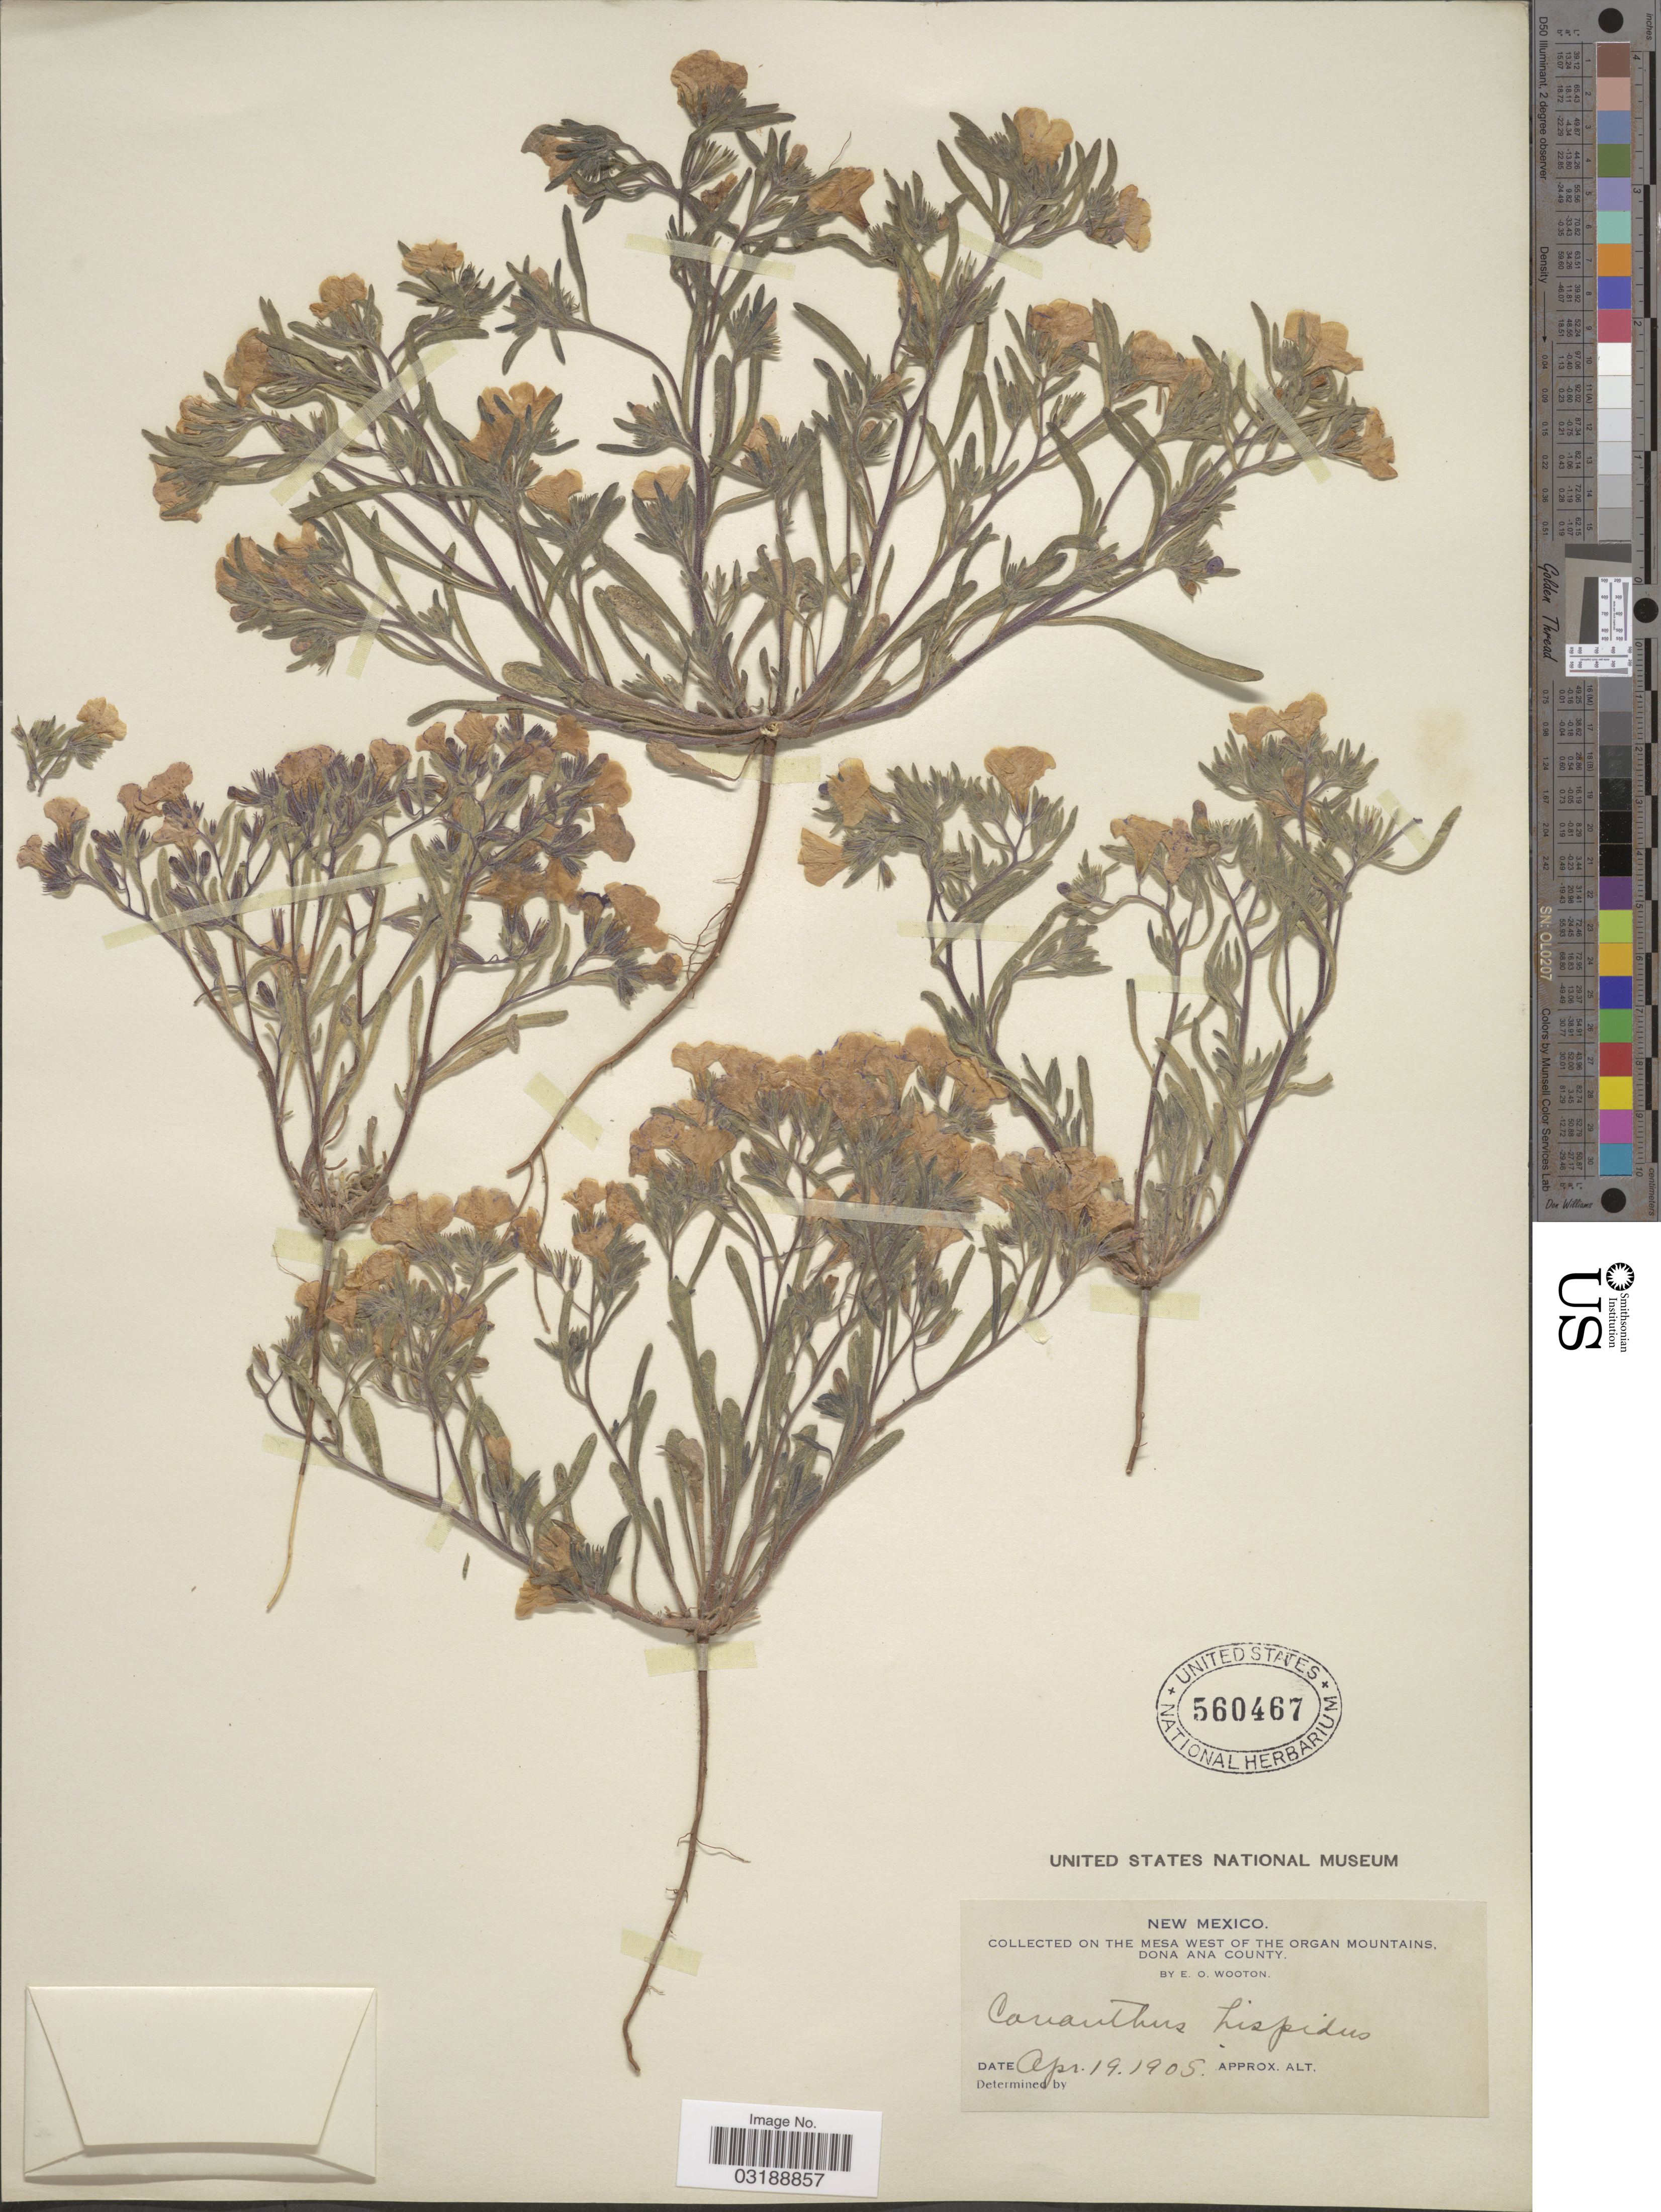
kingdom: Plantae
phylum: Tracheophyta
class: Magnoliopsida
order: Boraginales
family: Namaceae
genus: Nama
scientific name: Nama hispida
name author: A. Gray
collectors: E. O. Wooton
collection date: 1905-04-19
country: United States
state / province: New Mexico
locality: Collected on the Mesa West of the Organ Mountains. Dona Ana County.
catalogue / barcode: US 560467